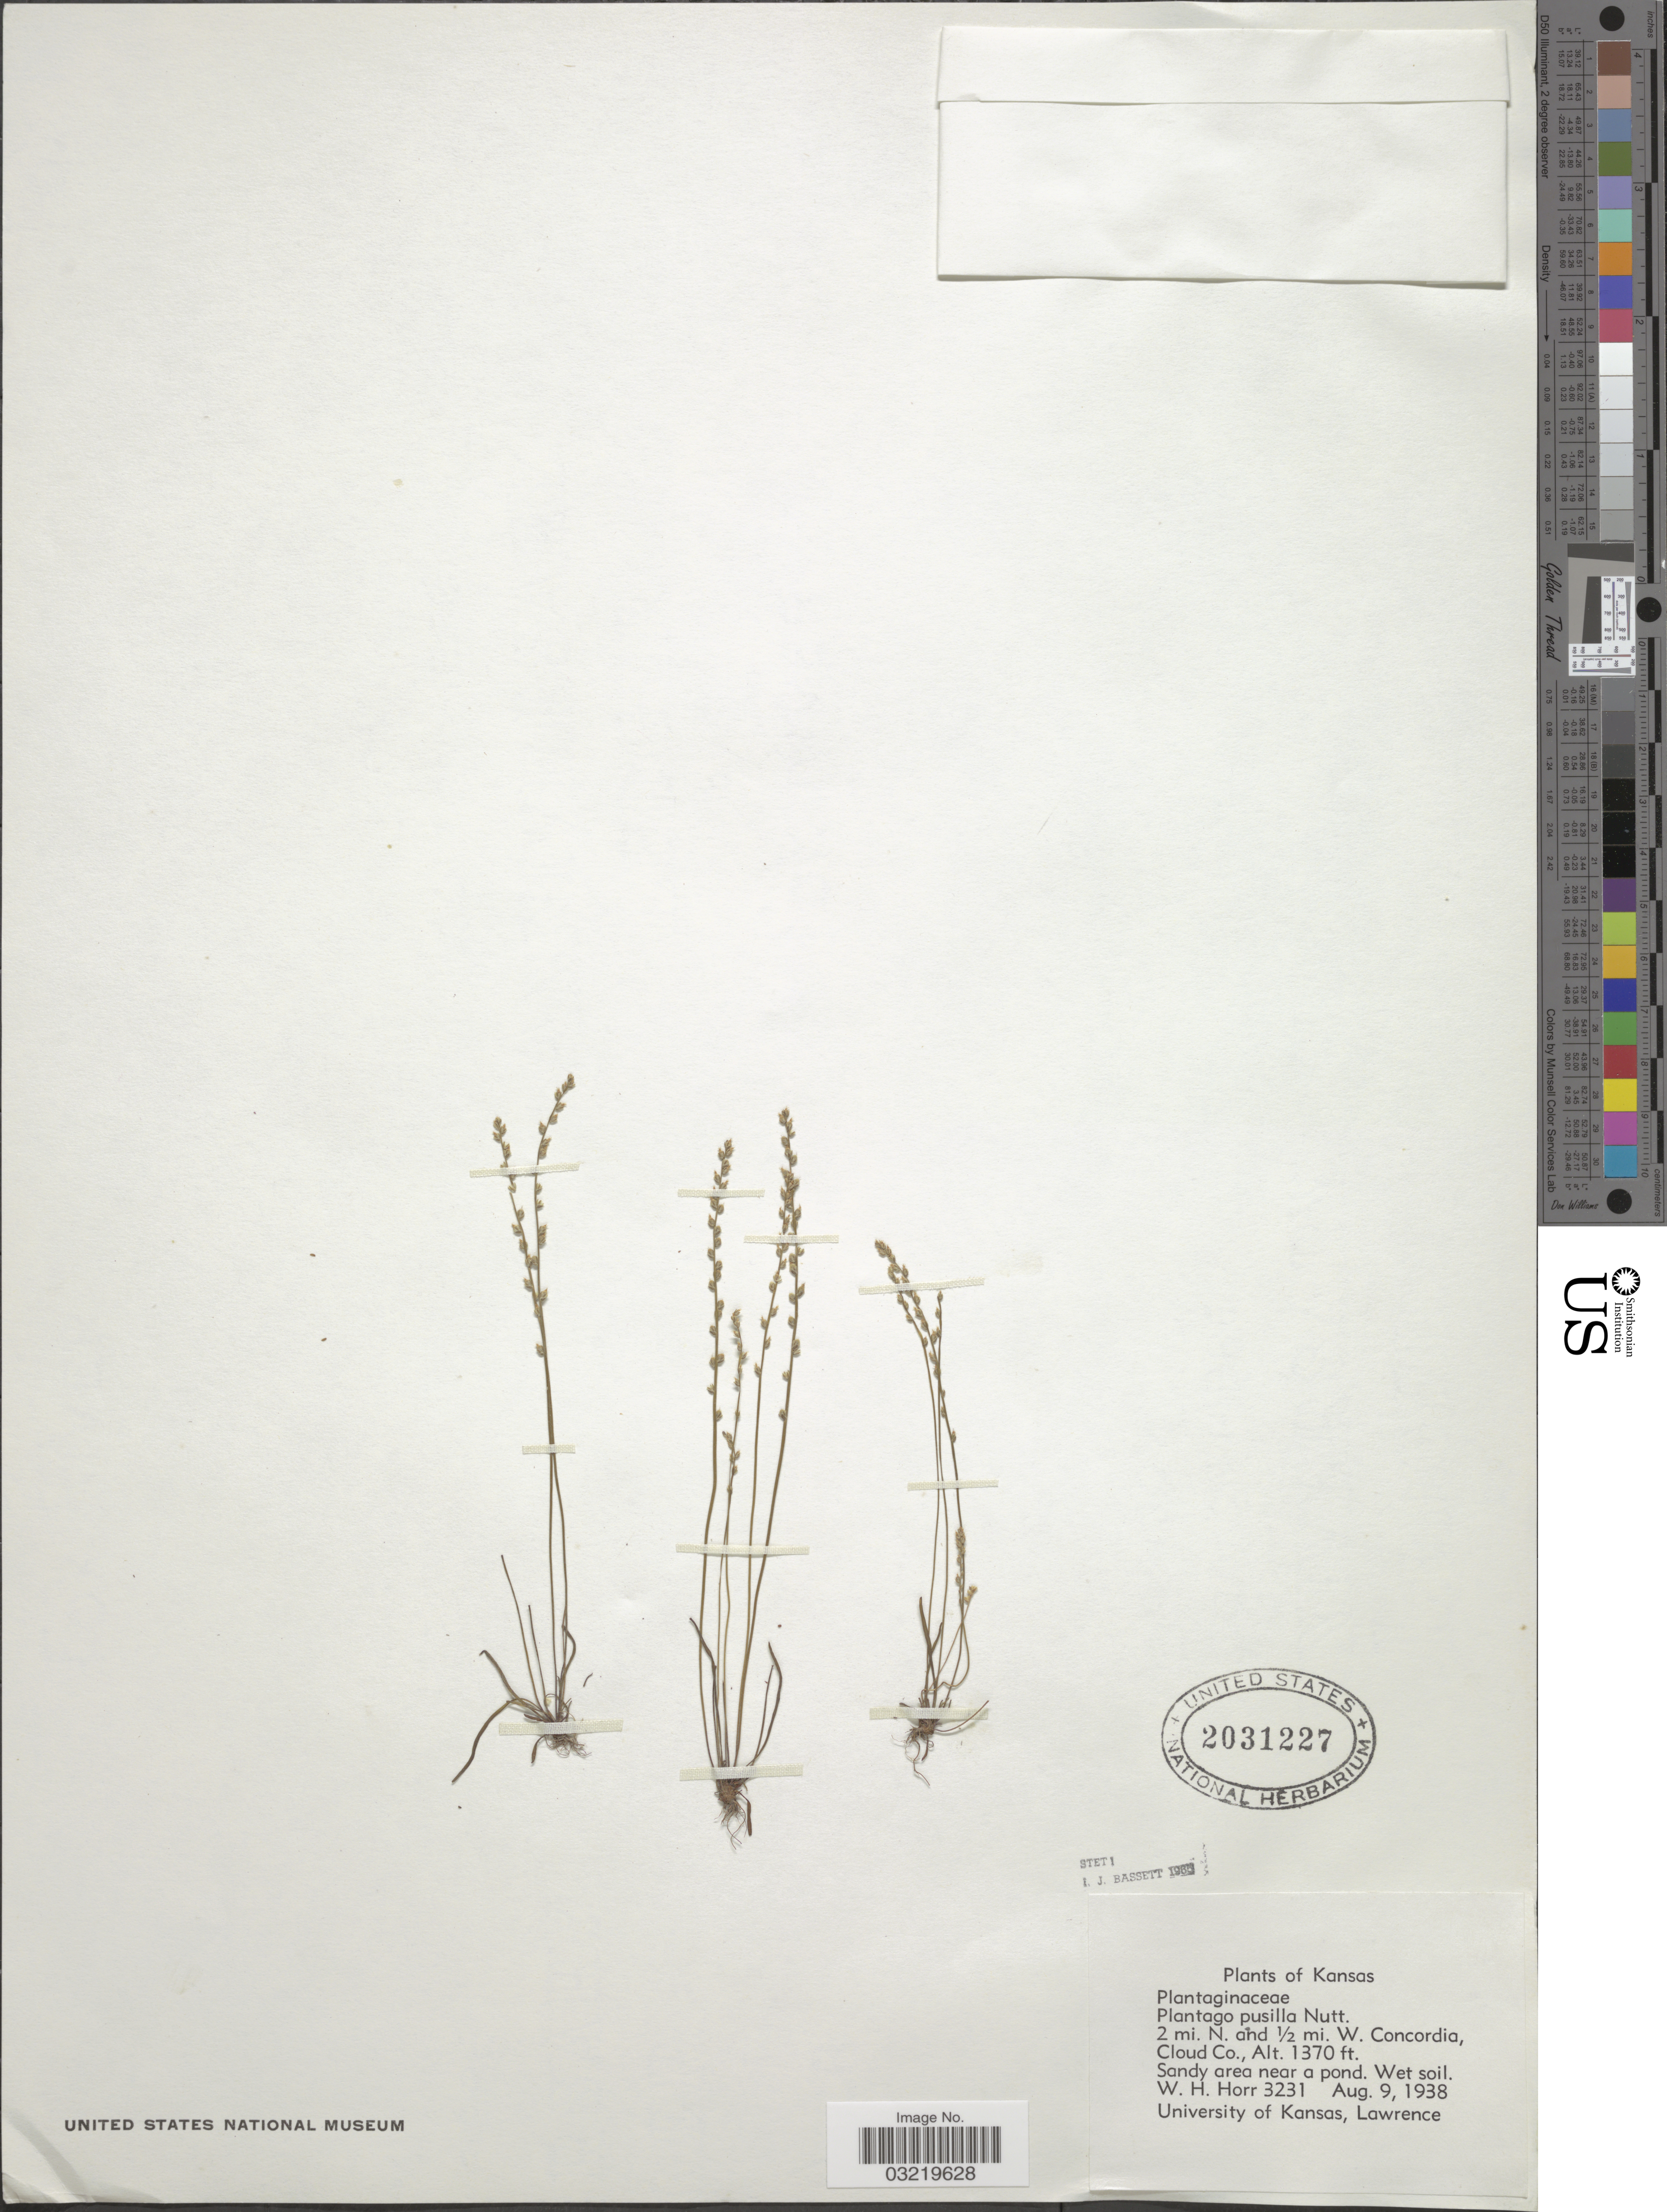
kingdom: Plantae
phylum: Tracheophyta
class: Magnoliopsida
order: Lamiales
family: Plantaginaceae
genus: Plantago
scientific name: Plantago pusilla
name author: Nutt.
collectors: W. H. Horr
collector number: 3231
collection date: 1938-08-09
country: United States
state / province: Kansas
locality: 2 mi. N. and ½ mi. W. Concordia, Cloud Co.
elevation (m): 418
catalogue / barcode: US 2031227